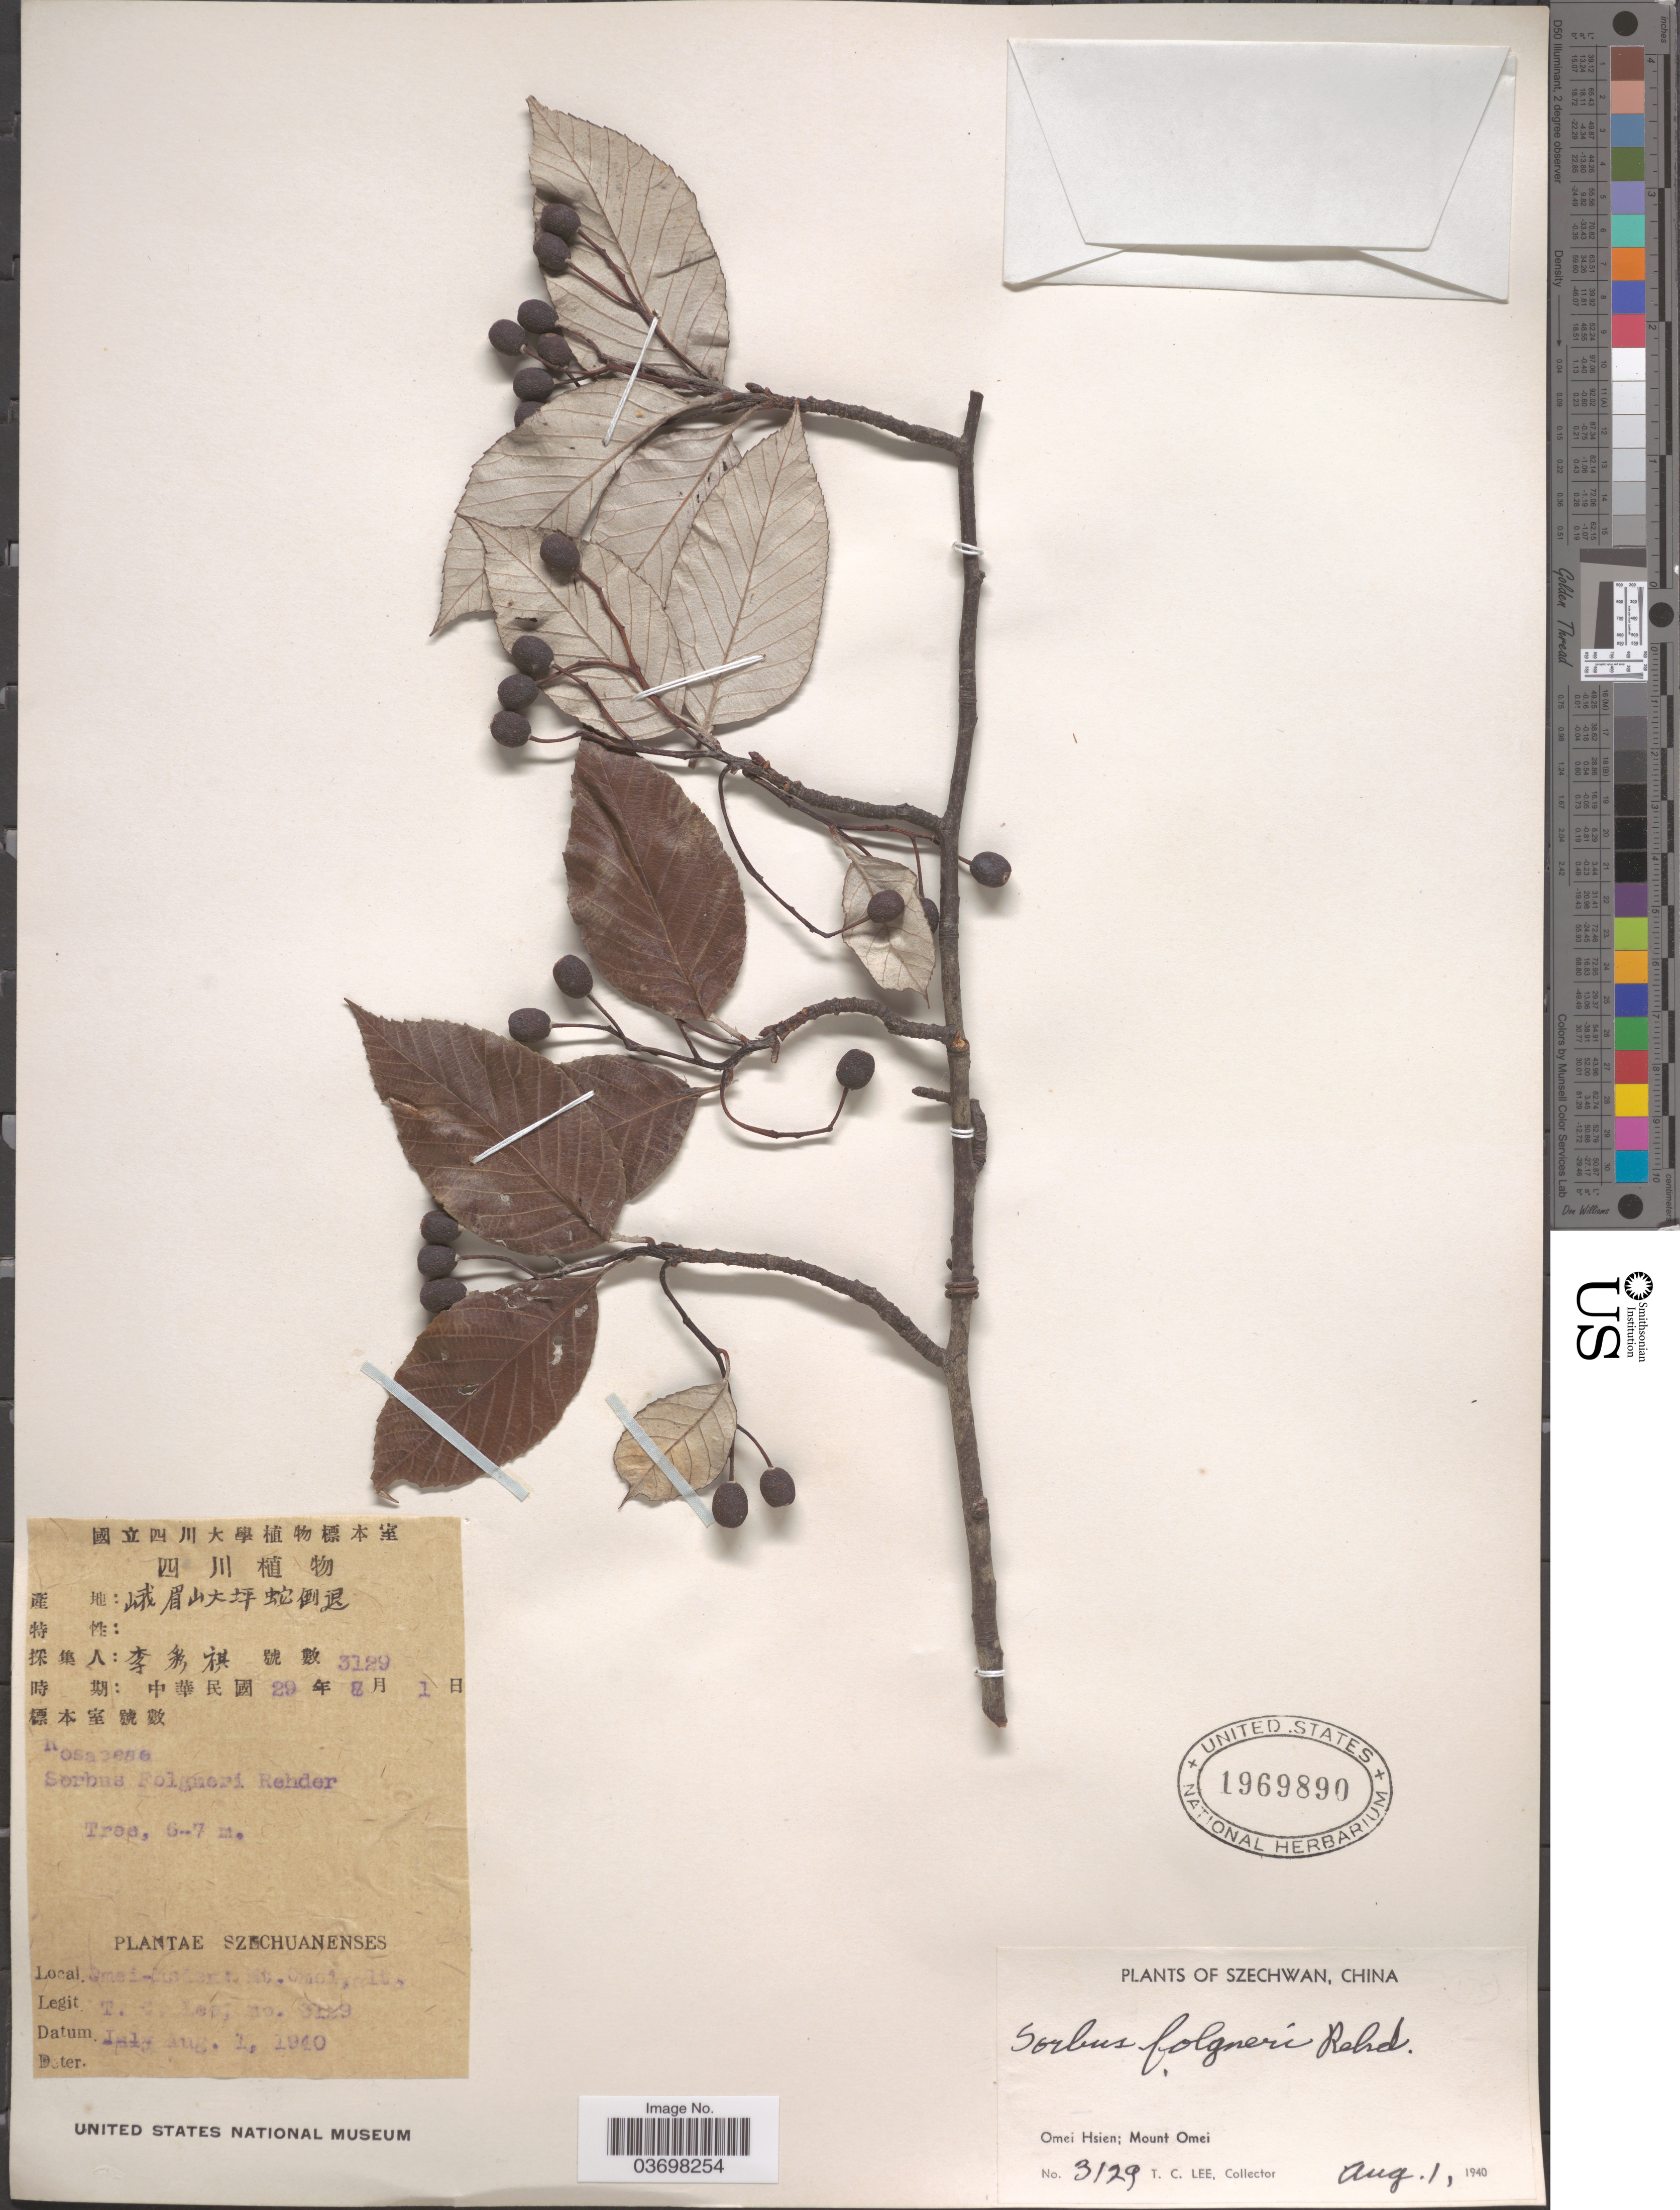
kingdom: Plantae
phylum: Tracheophyta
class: Magnoliopsida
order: Rosales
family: Rosaceae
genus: Sorbus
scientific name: Sorbus folgneri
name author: (C.K. Schneid.) Rehder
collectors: T. Lee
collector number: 3129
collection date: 1940-08-01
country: China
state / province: Sichuan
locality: Szechwan. Omei Hsien; Mount Omei.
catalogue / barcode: US 1969890